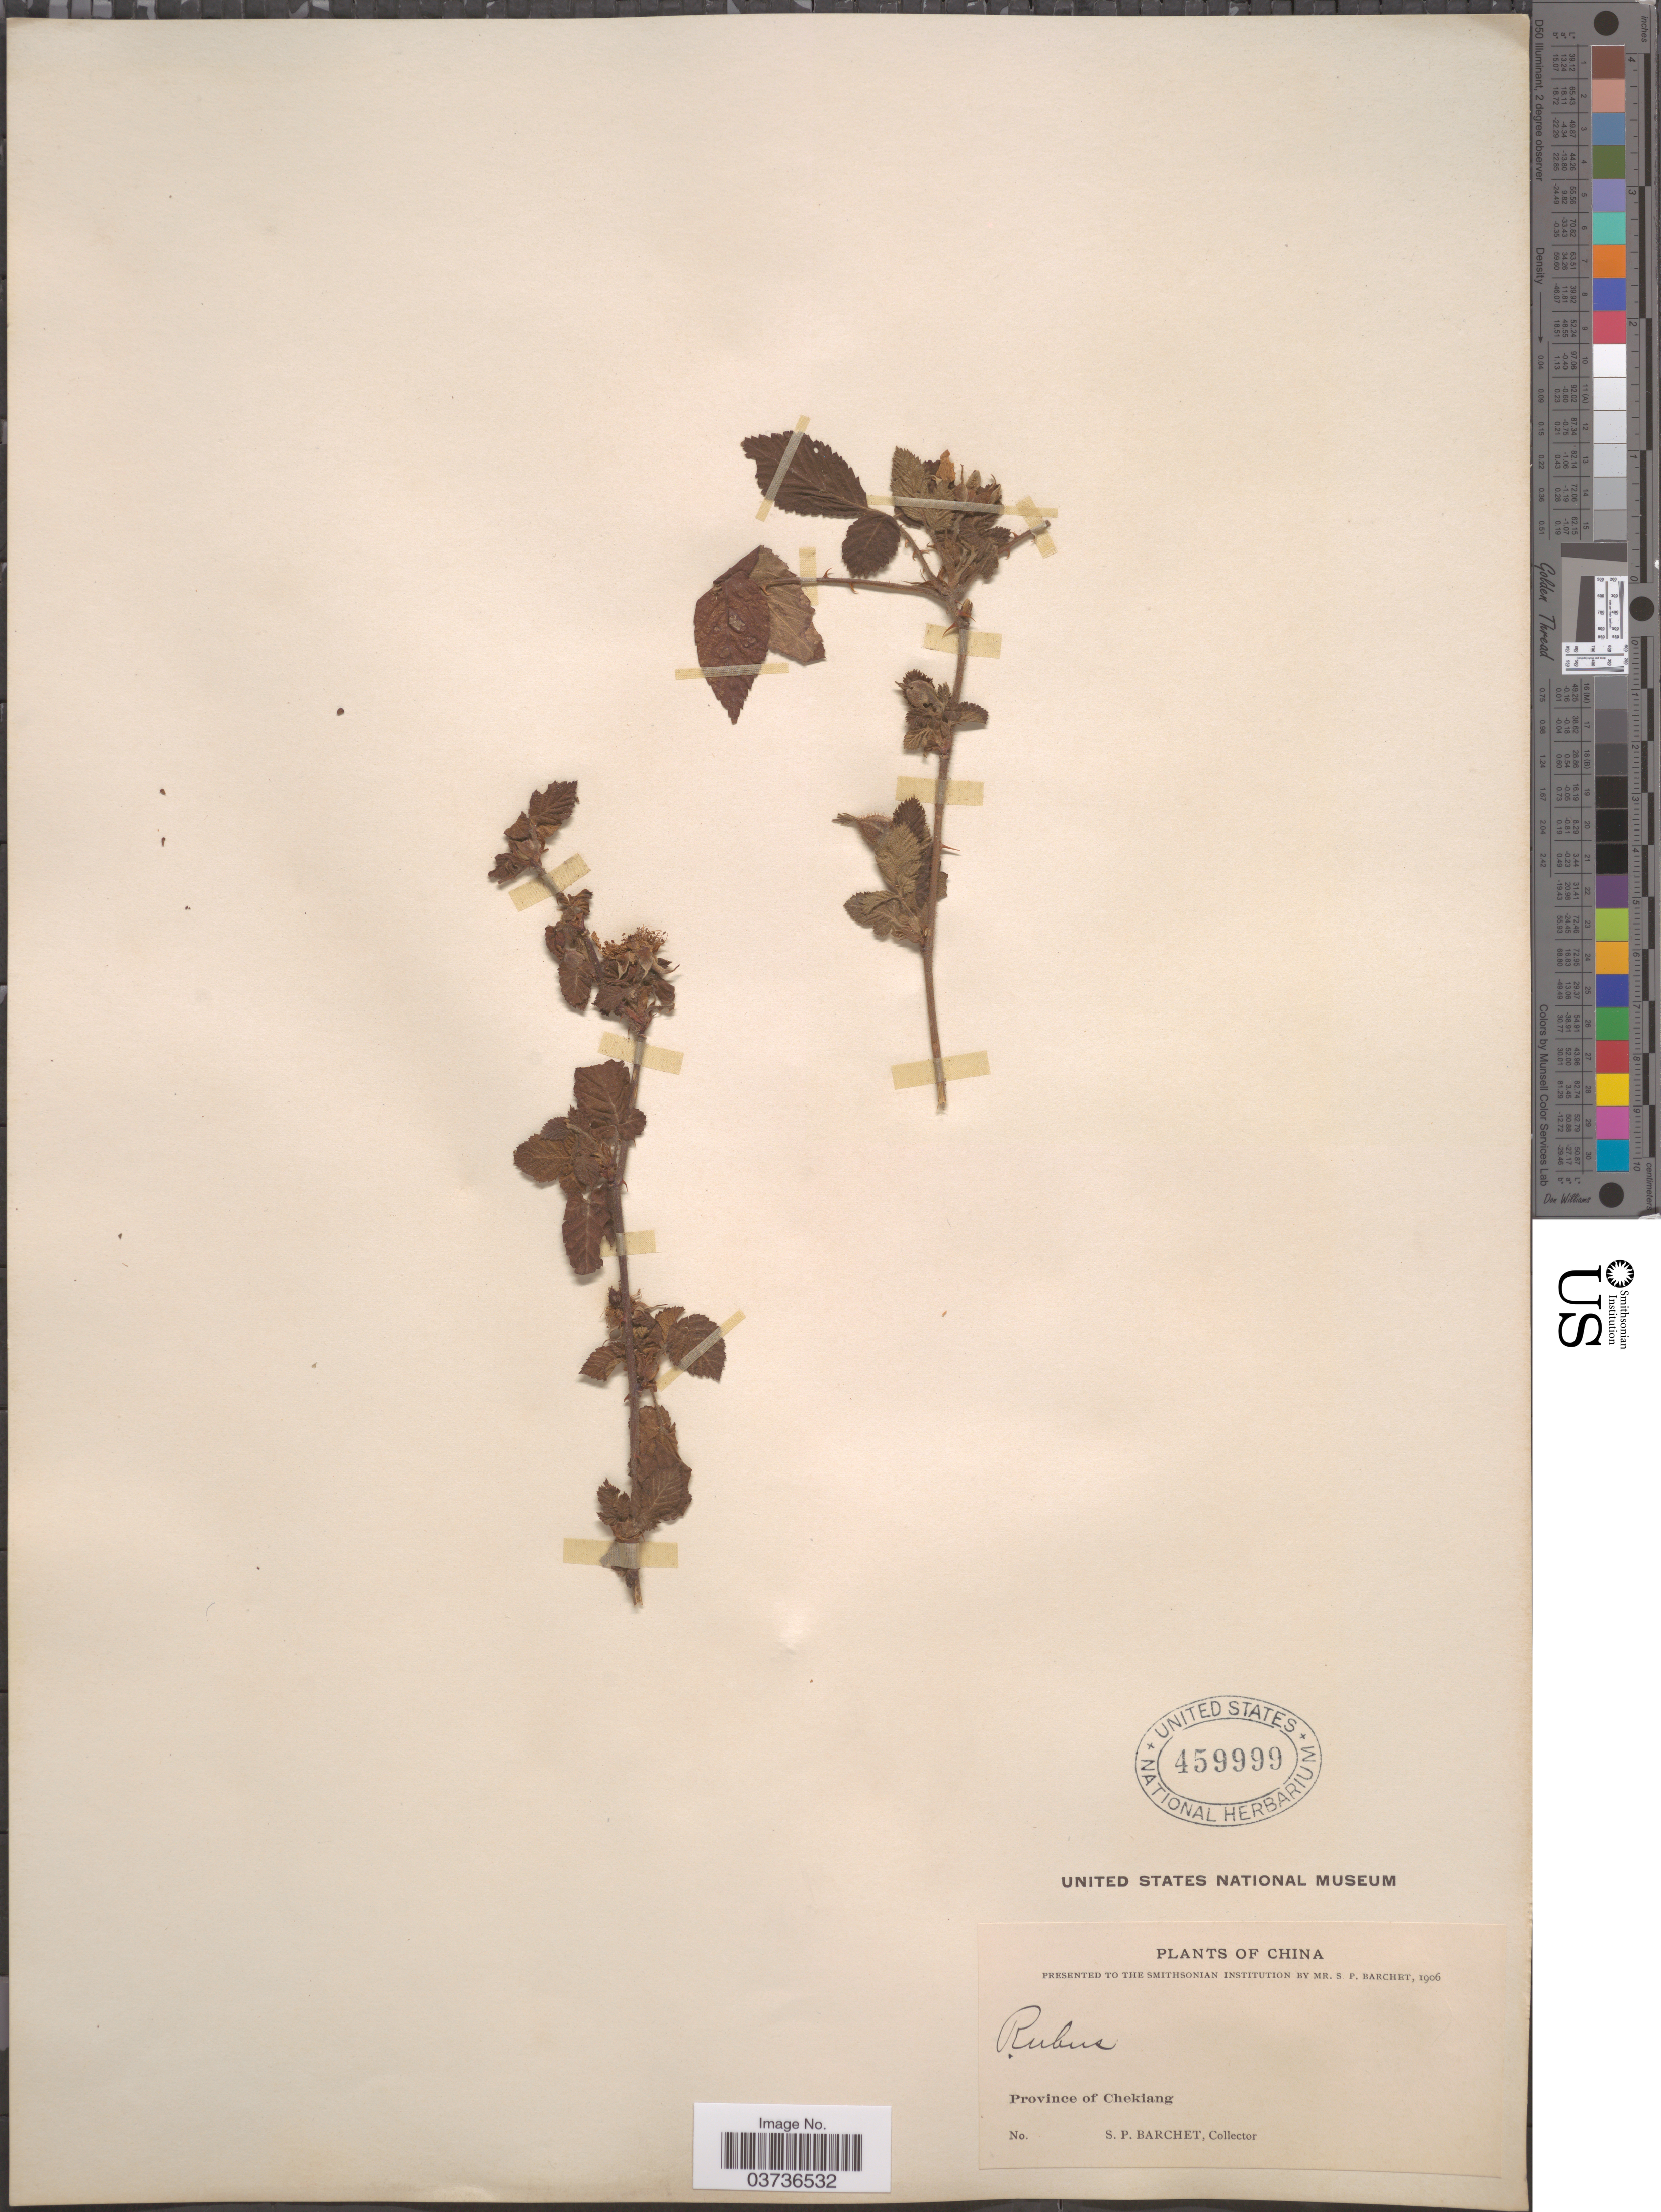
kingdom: Plantae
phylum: Tracheophyta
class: Magnoliopsida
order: Rosales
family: Rosaceae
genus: Rubus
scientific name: Rubus thunbergii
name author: Siebold & Zucc.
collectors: S. P. Barchet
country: China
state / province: Zhejiang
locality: Province of Chekiang.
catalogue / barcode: US 459999